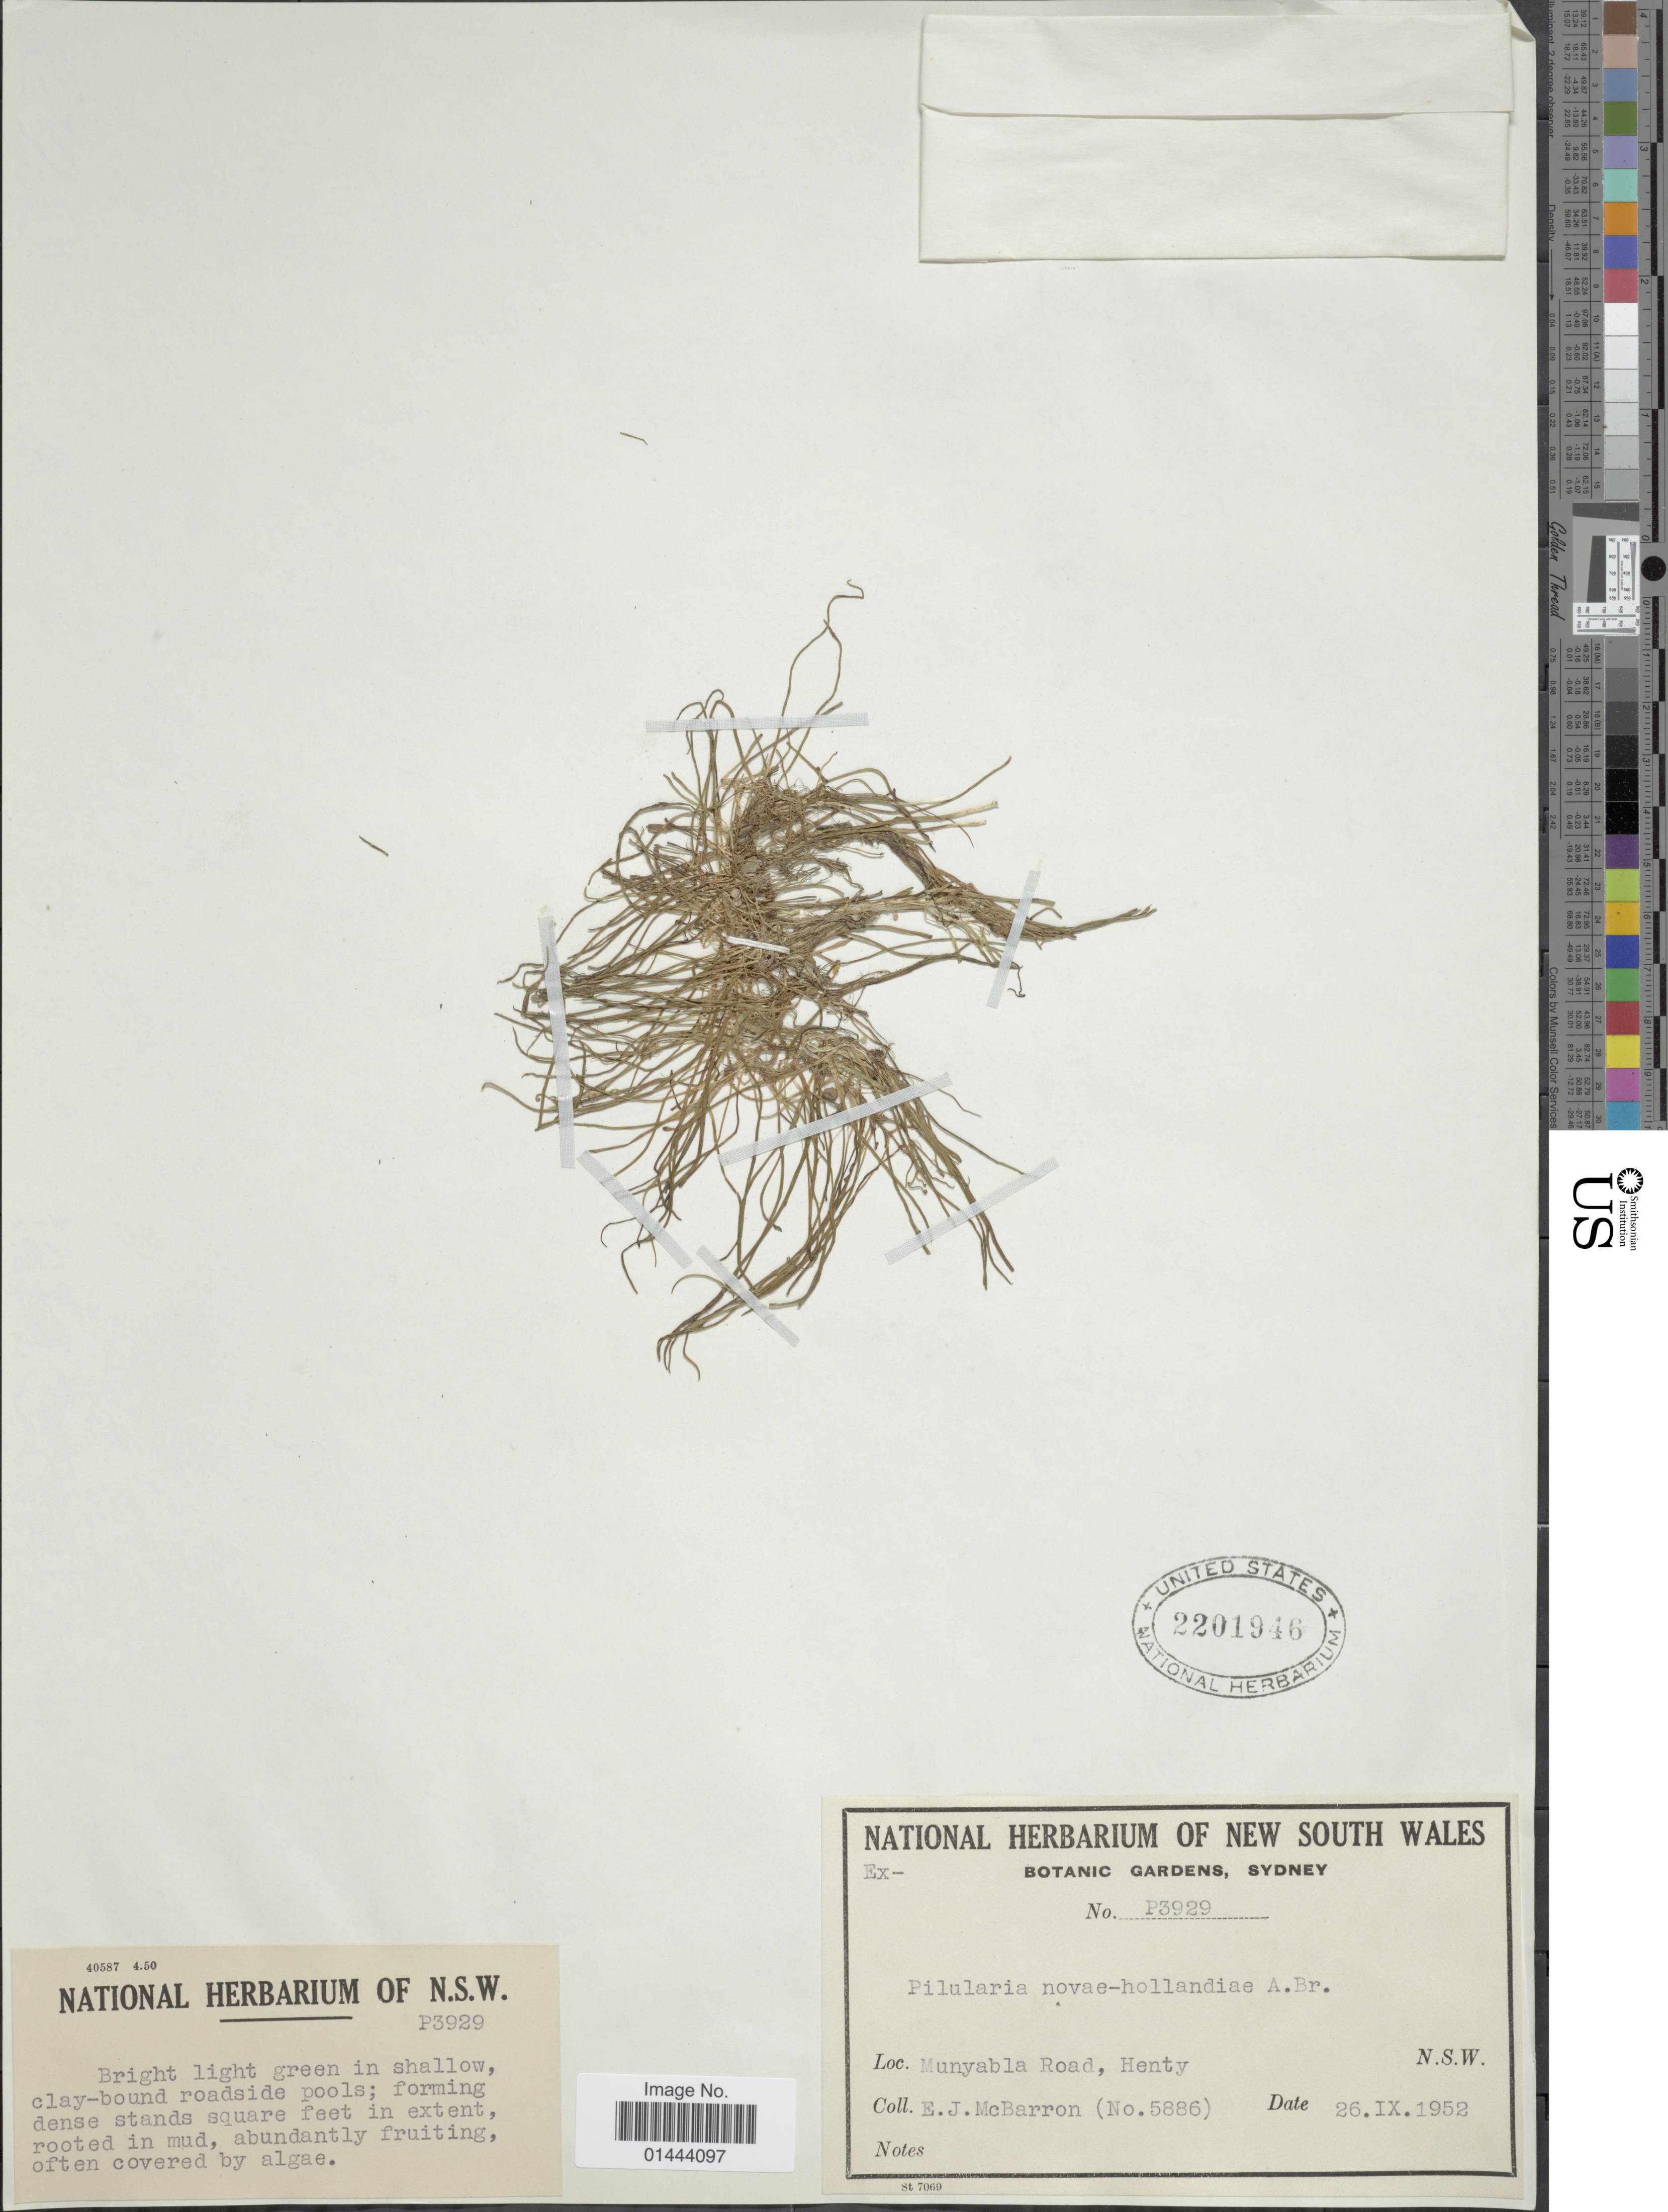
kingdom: Plantae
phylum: Tracheophyta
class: Polypodiopsida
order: Salviniales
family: Marsileaceae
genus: Pilularia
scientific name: Pilularia novae-hollandiae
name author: A. Braun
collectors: E. McBarron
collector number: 5886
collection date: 1952-09-26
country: Australia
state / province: New South Wales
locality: Munyabla Road, Henty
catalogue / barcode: US 2201946